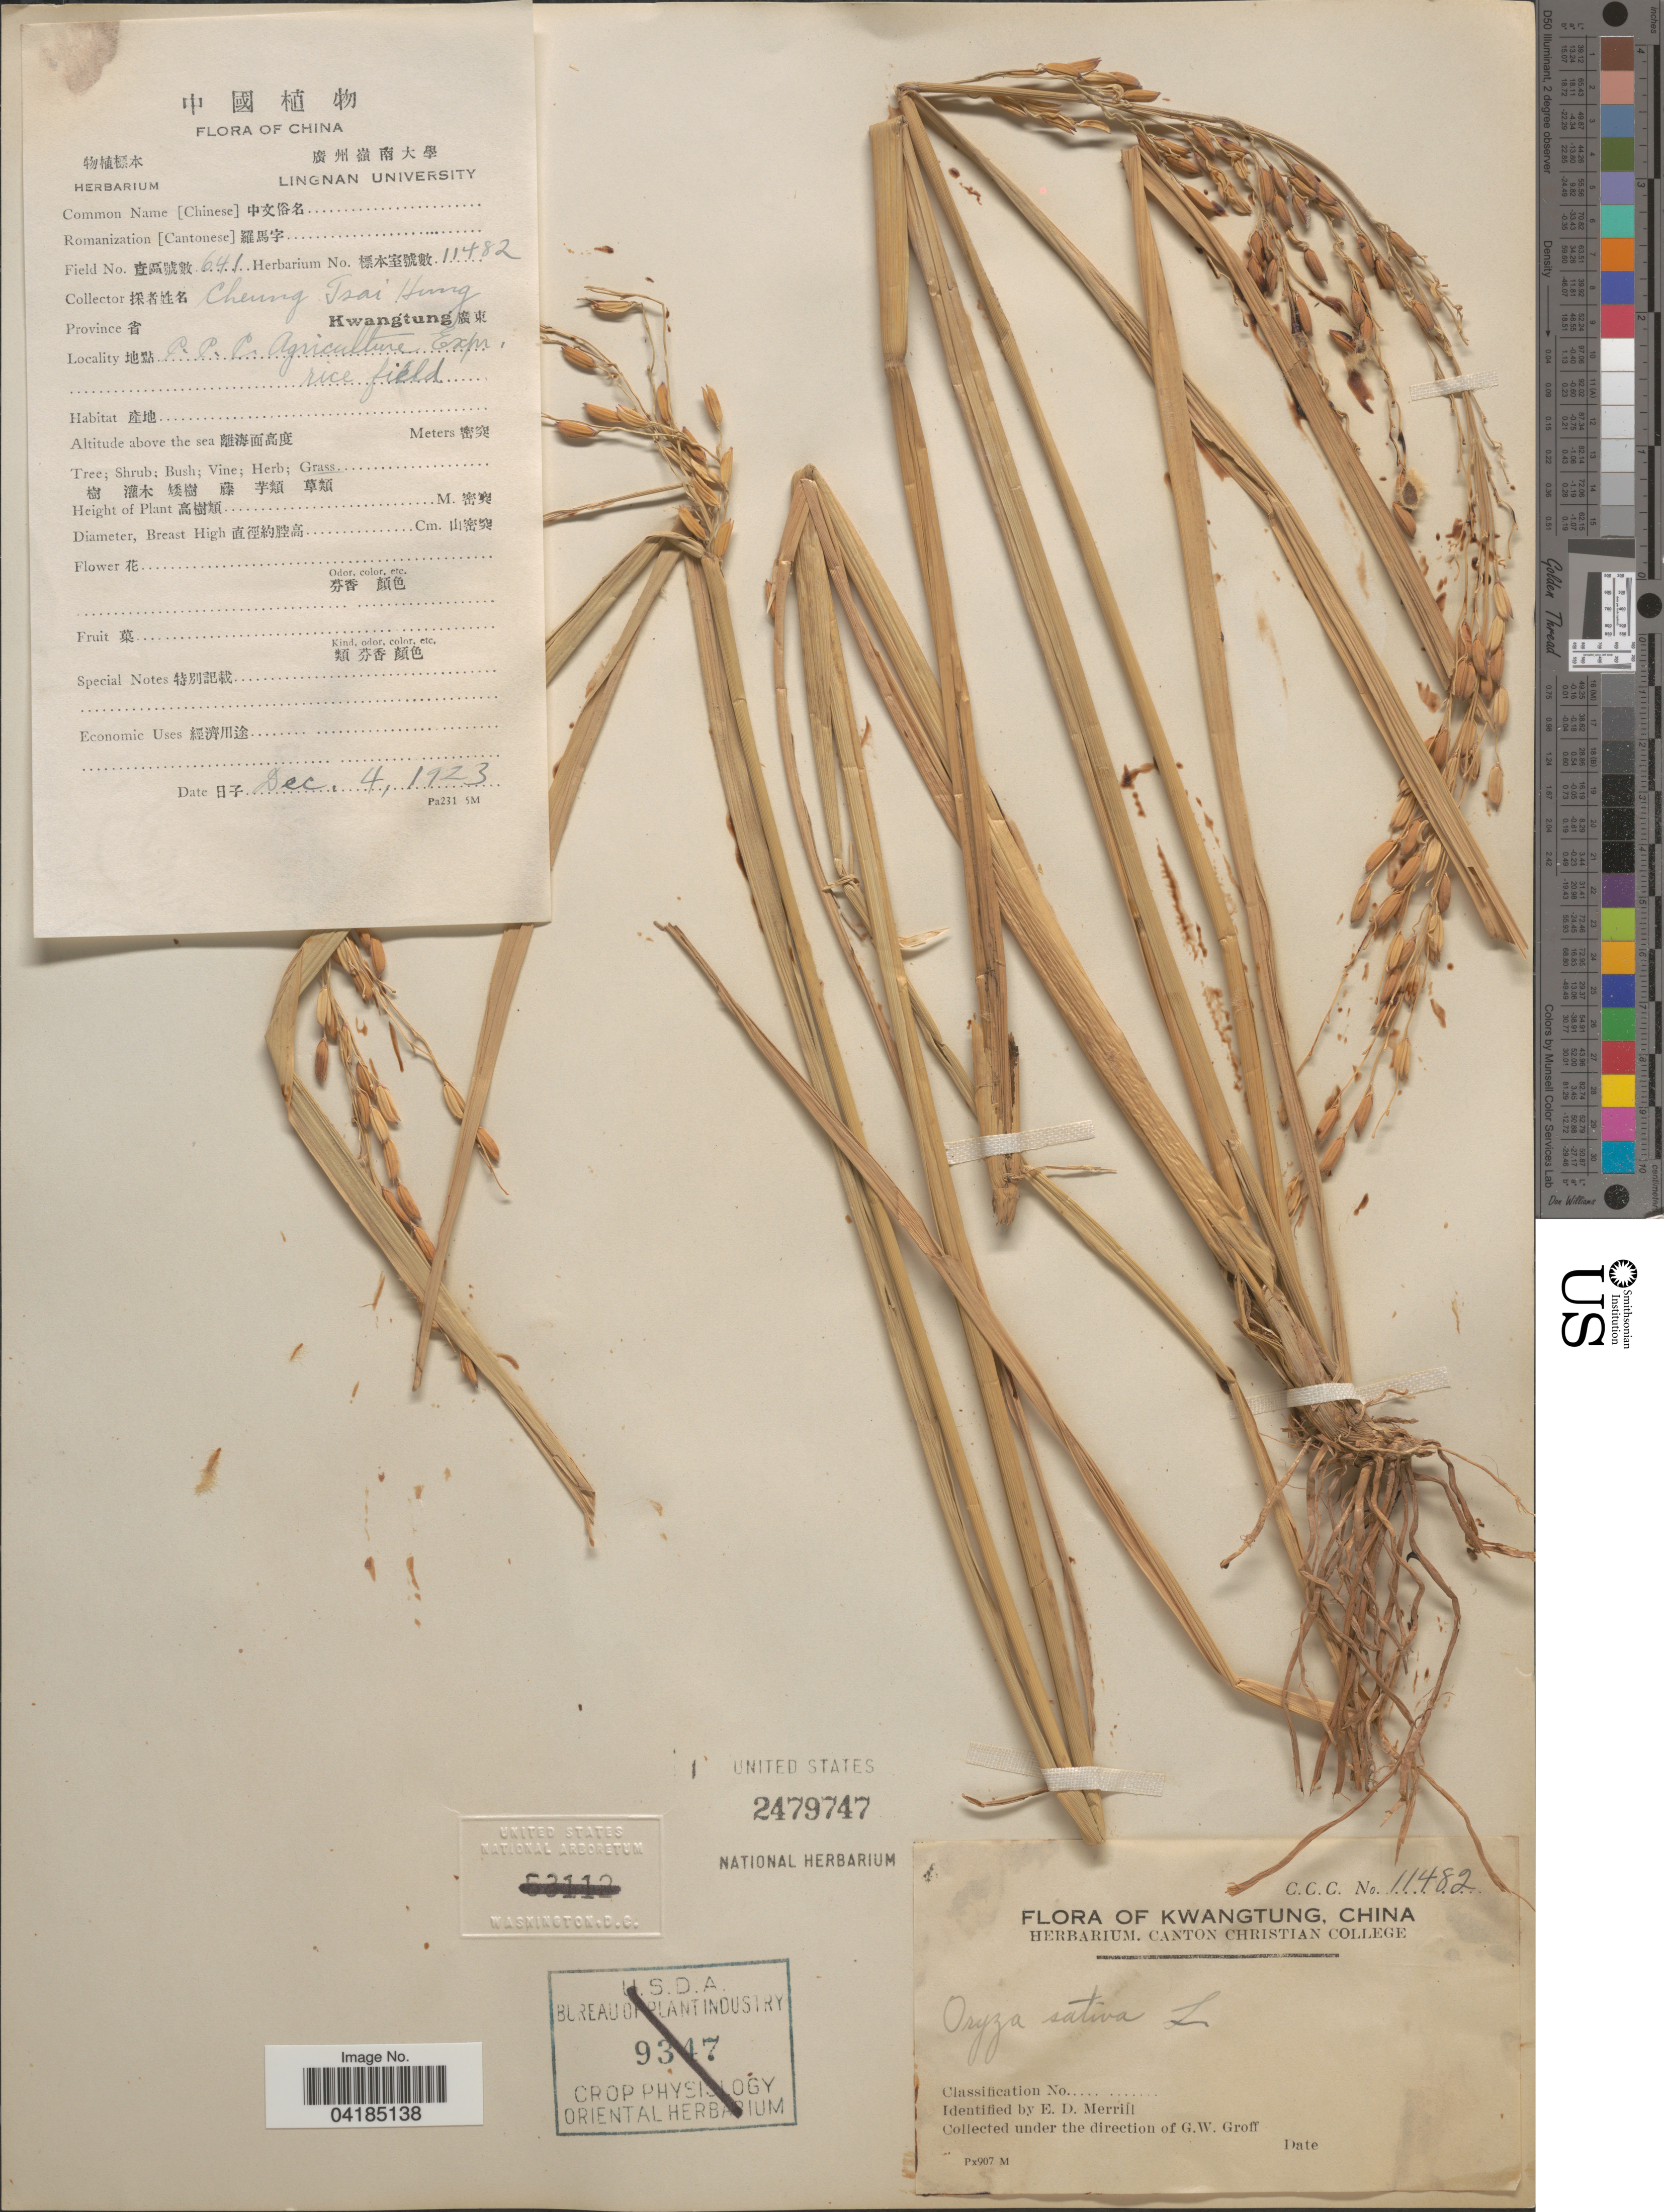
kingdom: Plantae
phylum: Tracheophyta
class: Liliopsida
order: Poales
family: Poaceae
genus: Oryza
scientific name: Oryza sativa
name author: L.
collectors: Cheung Tsai Hung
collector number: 641/11482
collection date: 1923-12-04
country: China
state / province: Guangdong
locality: Province Kwangtung. X. C.C.C. Agriculture Expr. rice field.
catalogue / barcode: US 2479747